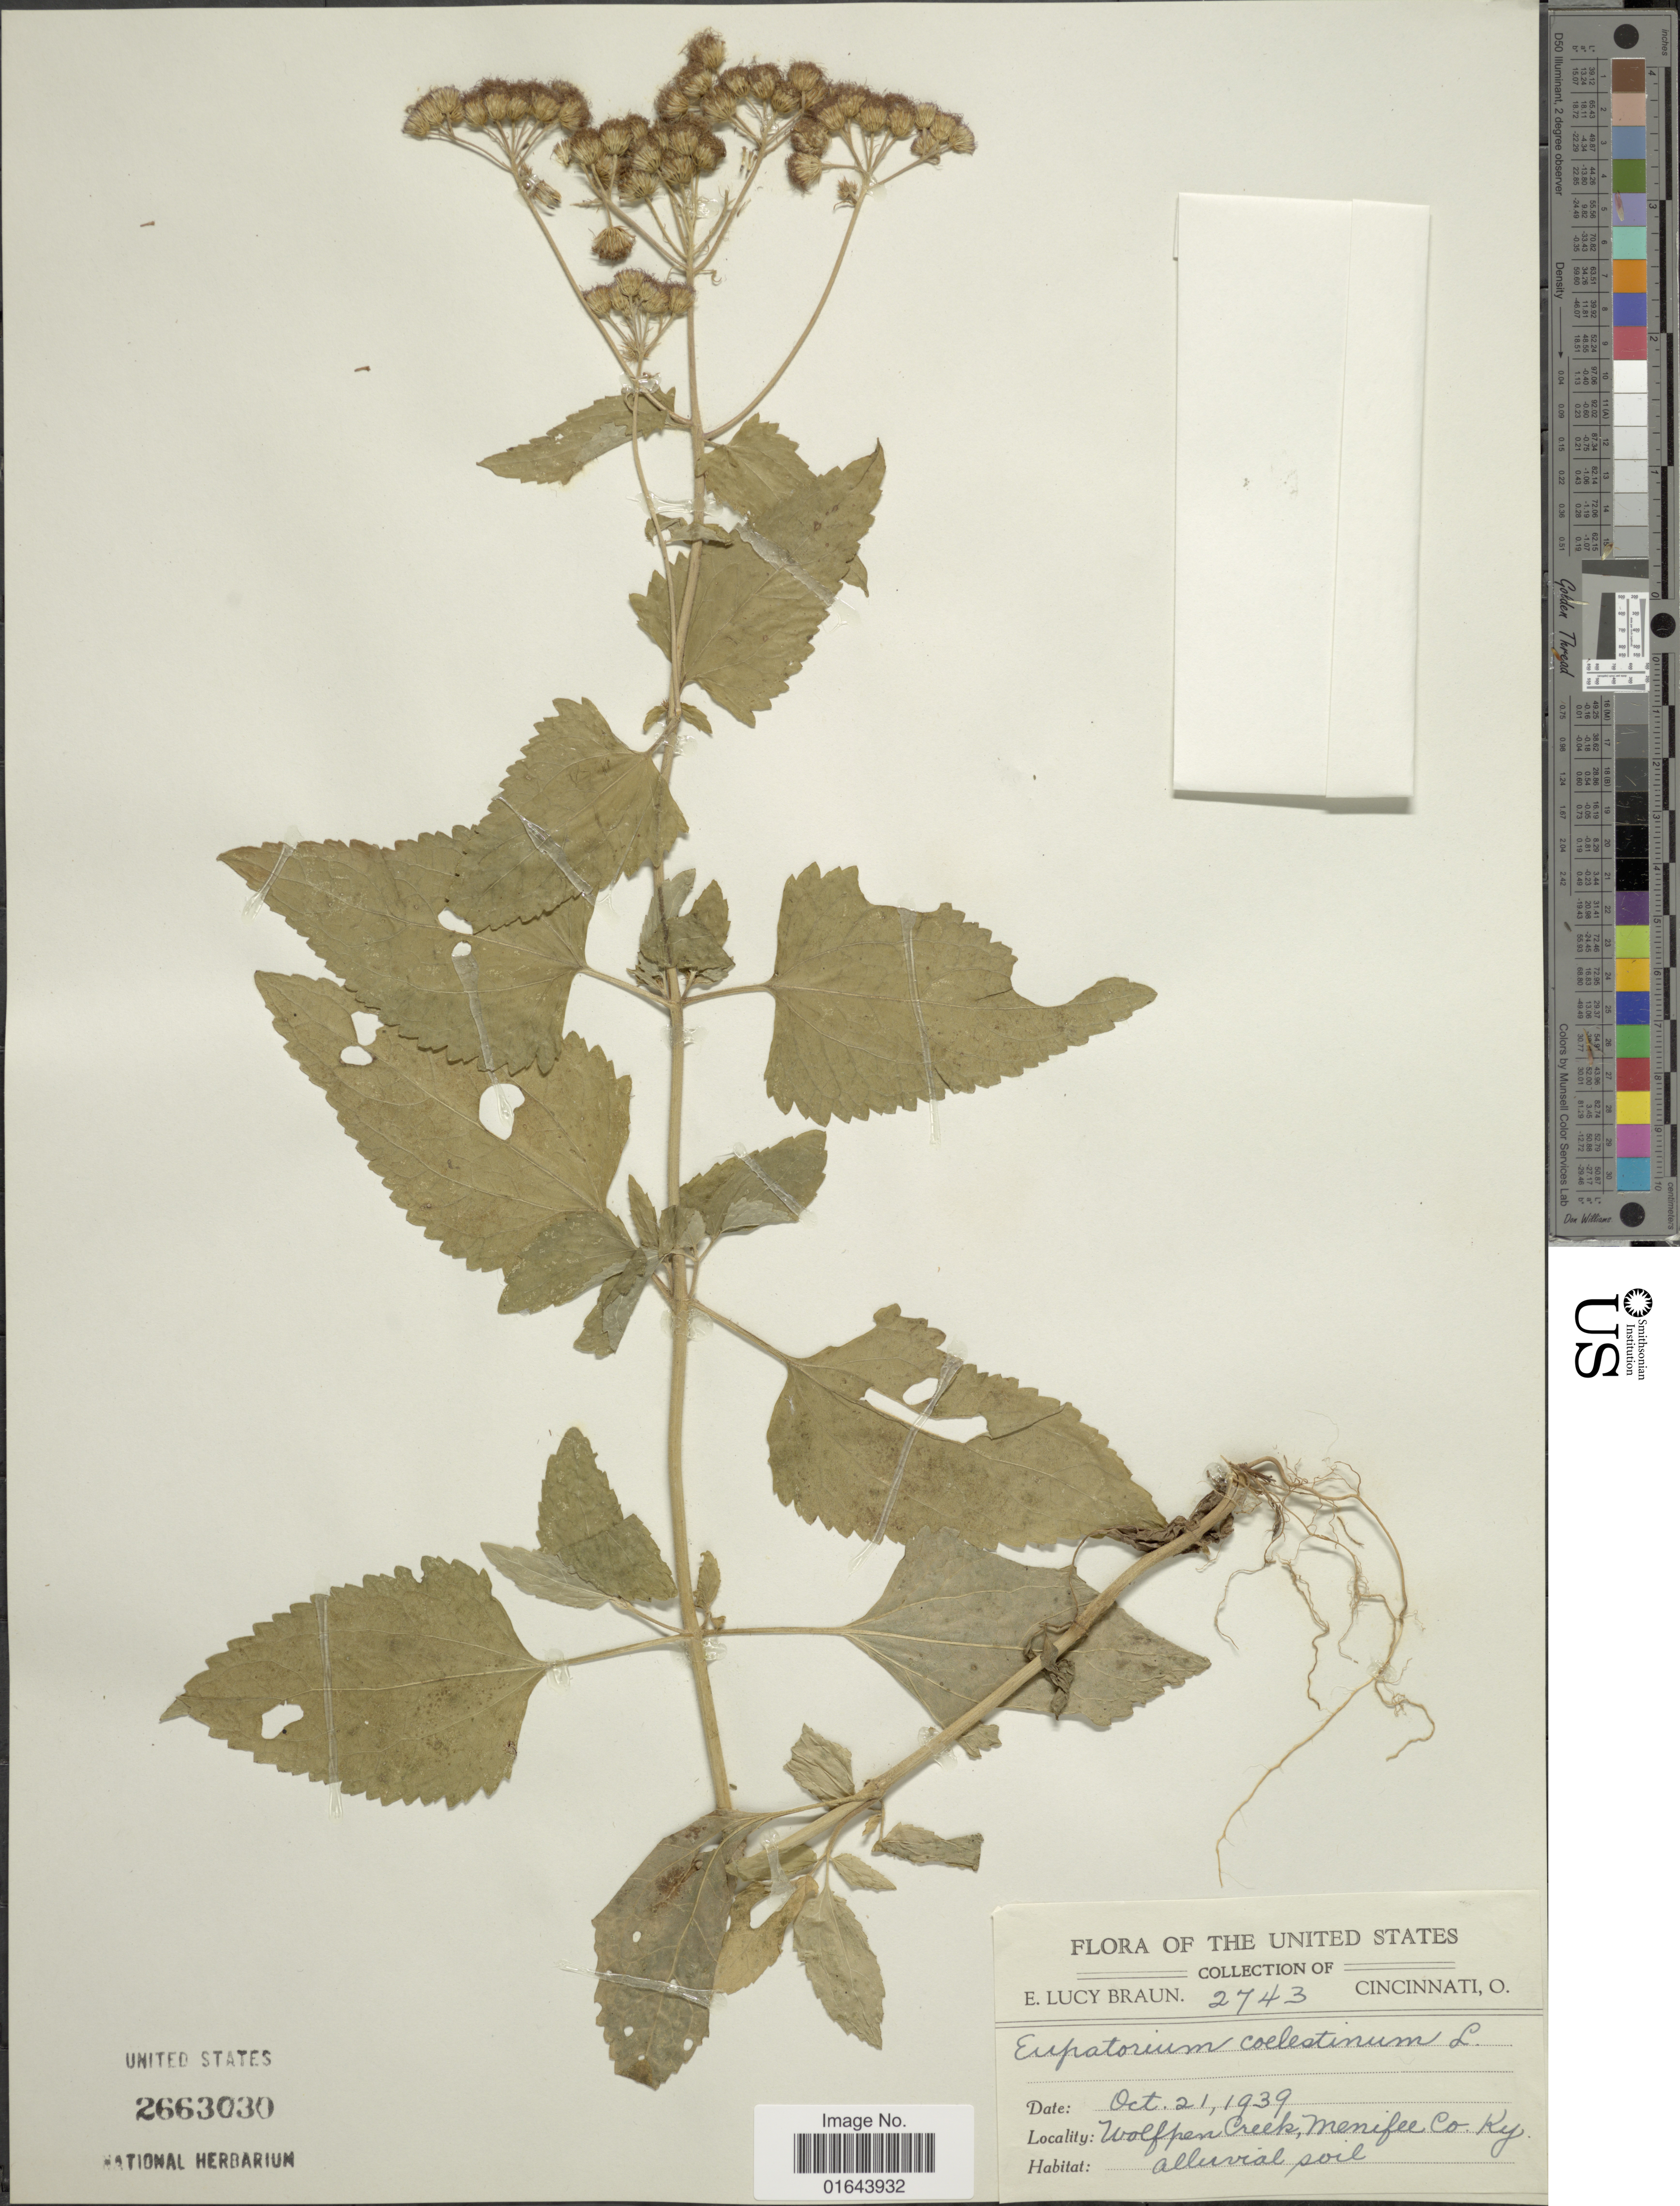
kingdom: Plantae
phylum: Tracheophyta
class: Magnoliopsida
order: Asterales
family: Asteraceae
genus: Conoclinium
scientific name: Conoclinium coelestinum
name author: (L.) DC.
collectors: E. L. Braun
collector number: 2743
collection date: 1939-10-21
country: United States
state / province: Kentucky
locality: Wolfpen Creek, Menifee Co.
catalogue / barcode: US 2663030